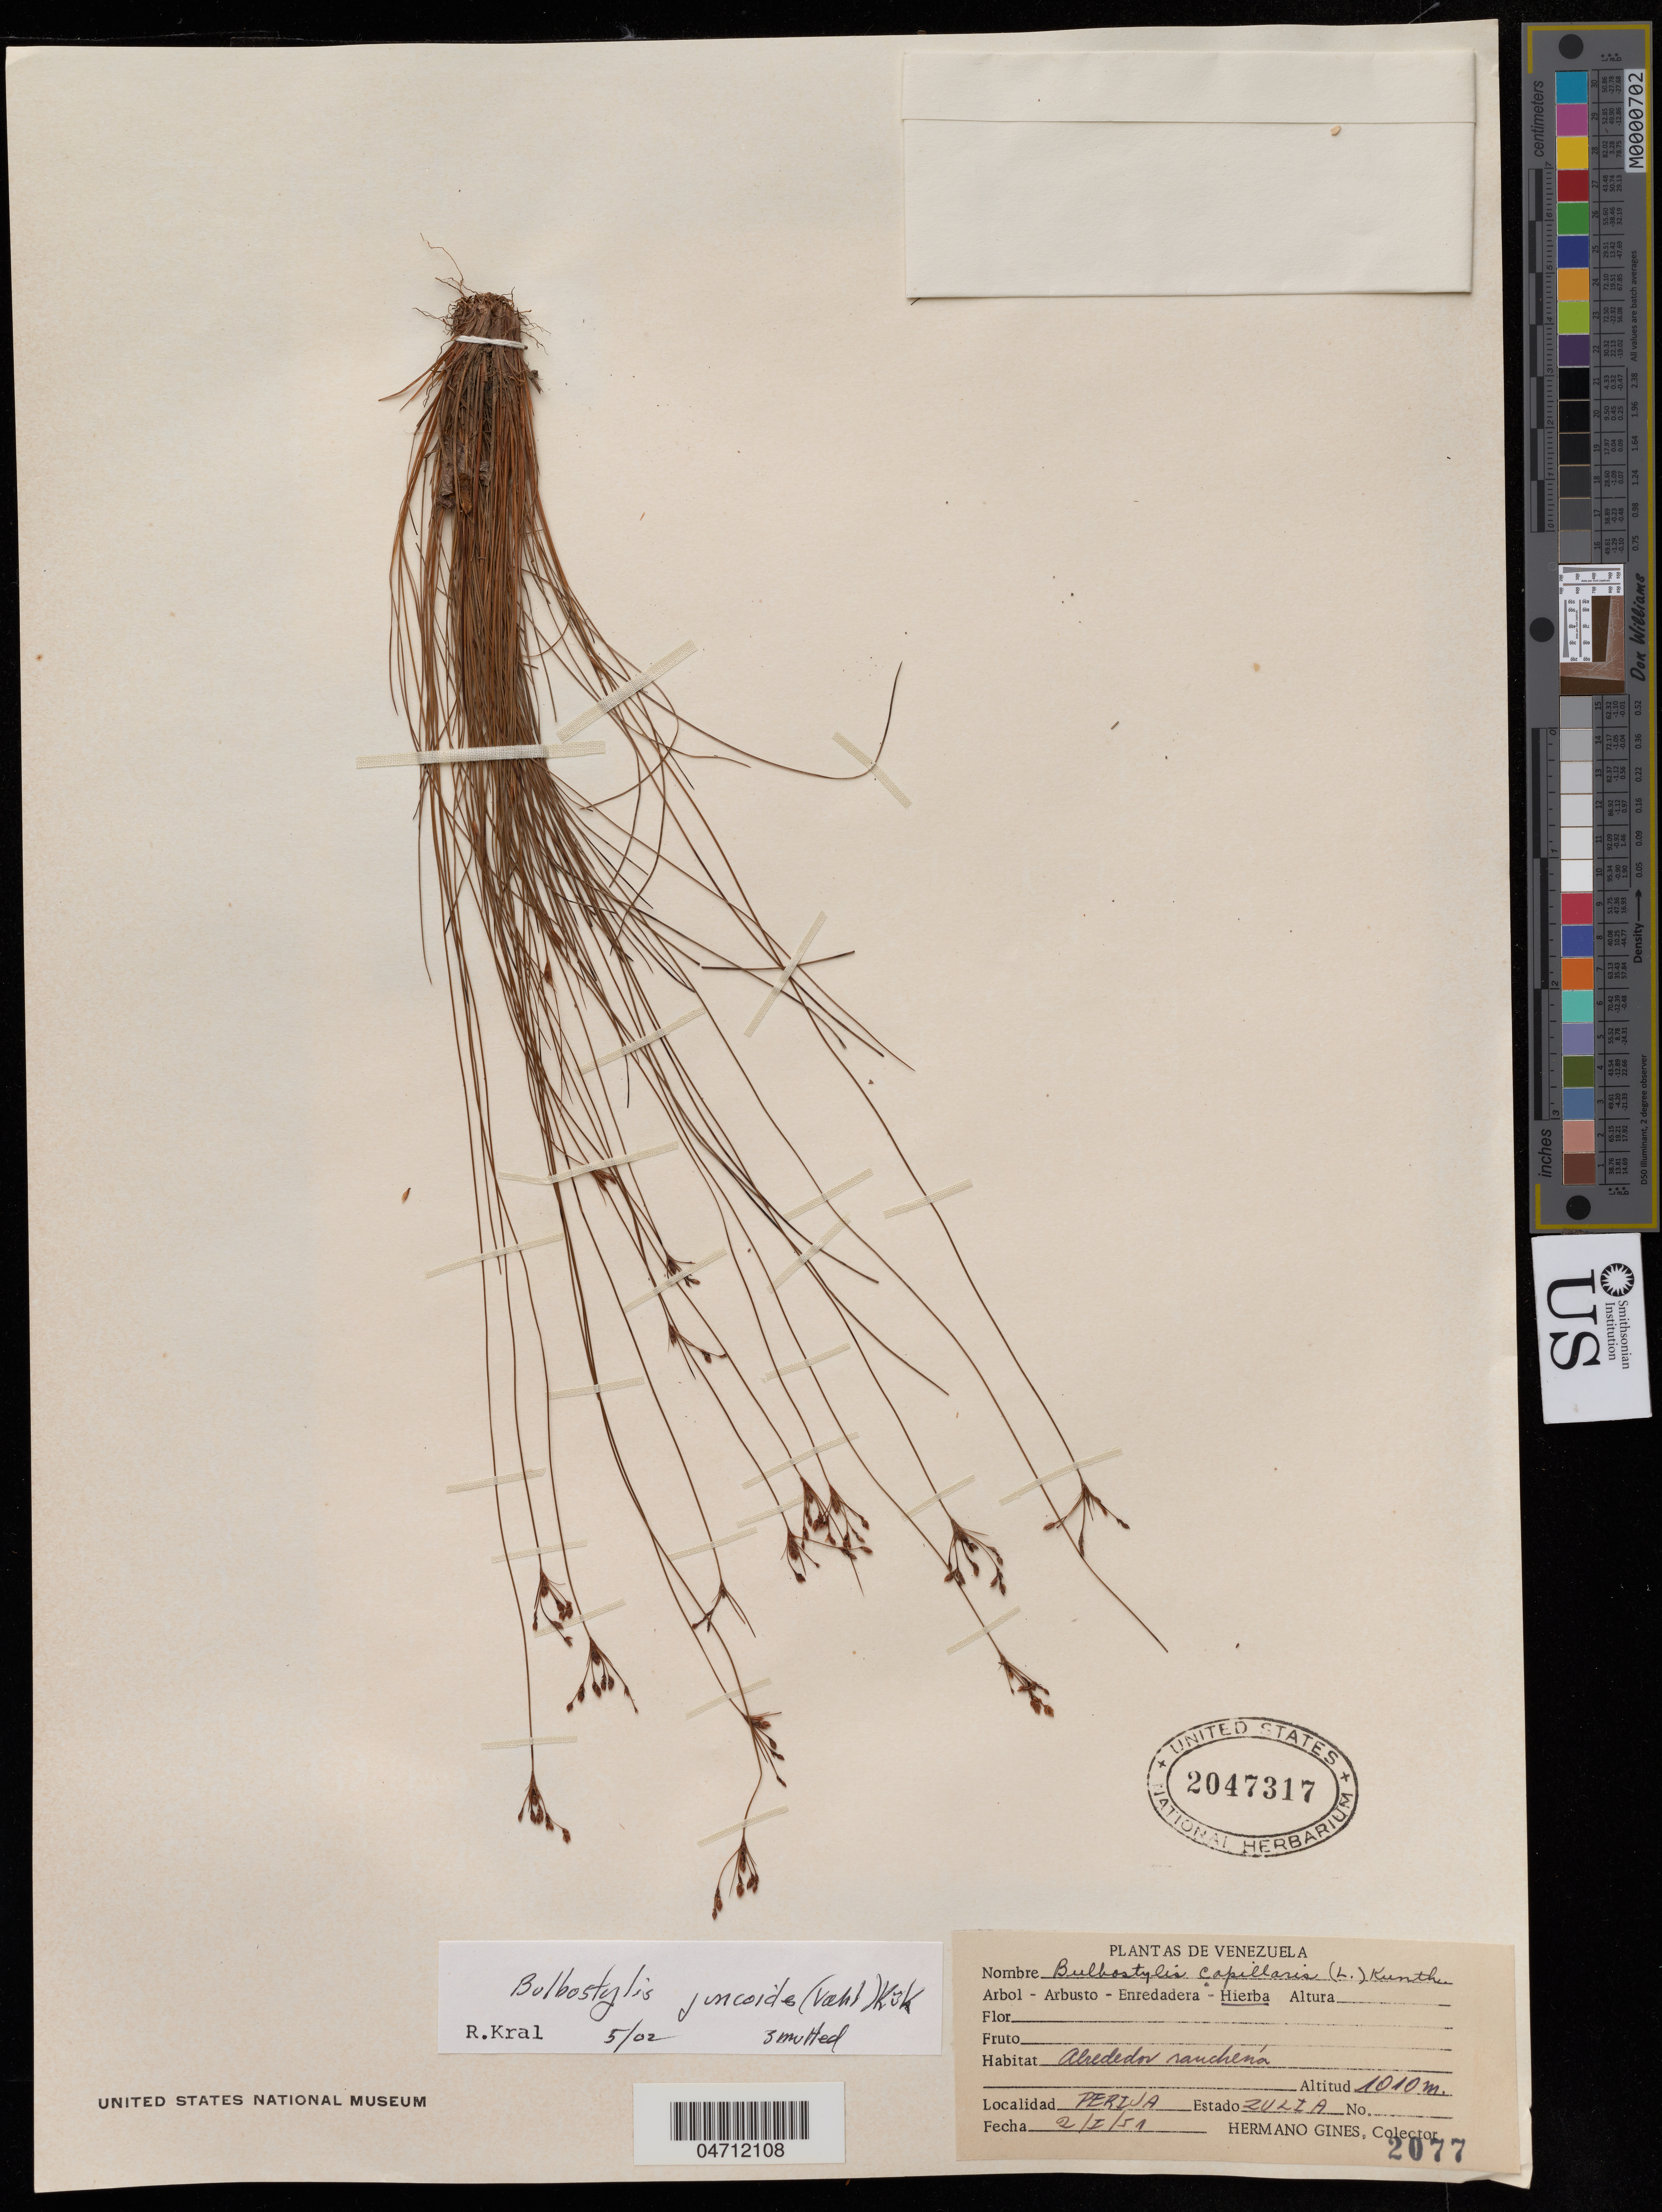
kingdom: Plantae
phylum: Tracheophyta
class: Liliopsida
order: Poales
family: Cyperaceae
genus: Bulbostylis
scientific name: Bulbostylis juncoides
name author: (Vahl) Kük. ex Herter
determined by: Kral, R.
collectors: Bro. Gines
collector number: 2077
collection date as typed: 02 Jan 1951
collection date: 1951-01-02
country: Venezuela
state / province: Zulia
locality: Perija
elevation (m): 1010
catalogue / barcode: US 2047317